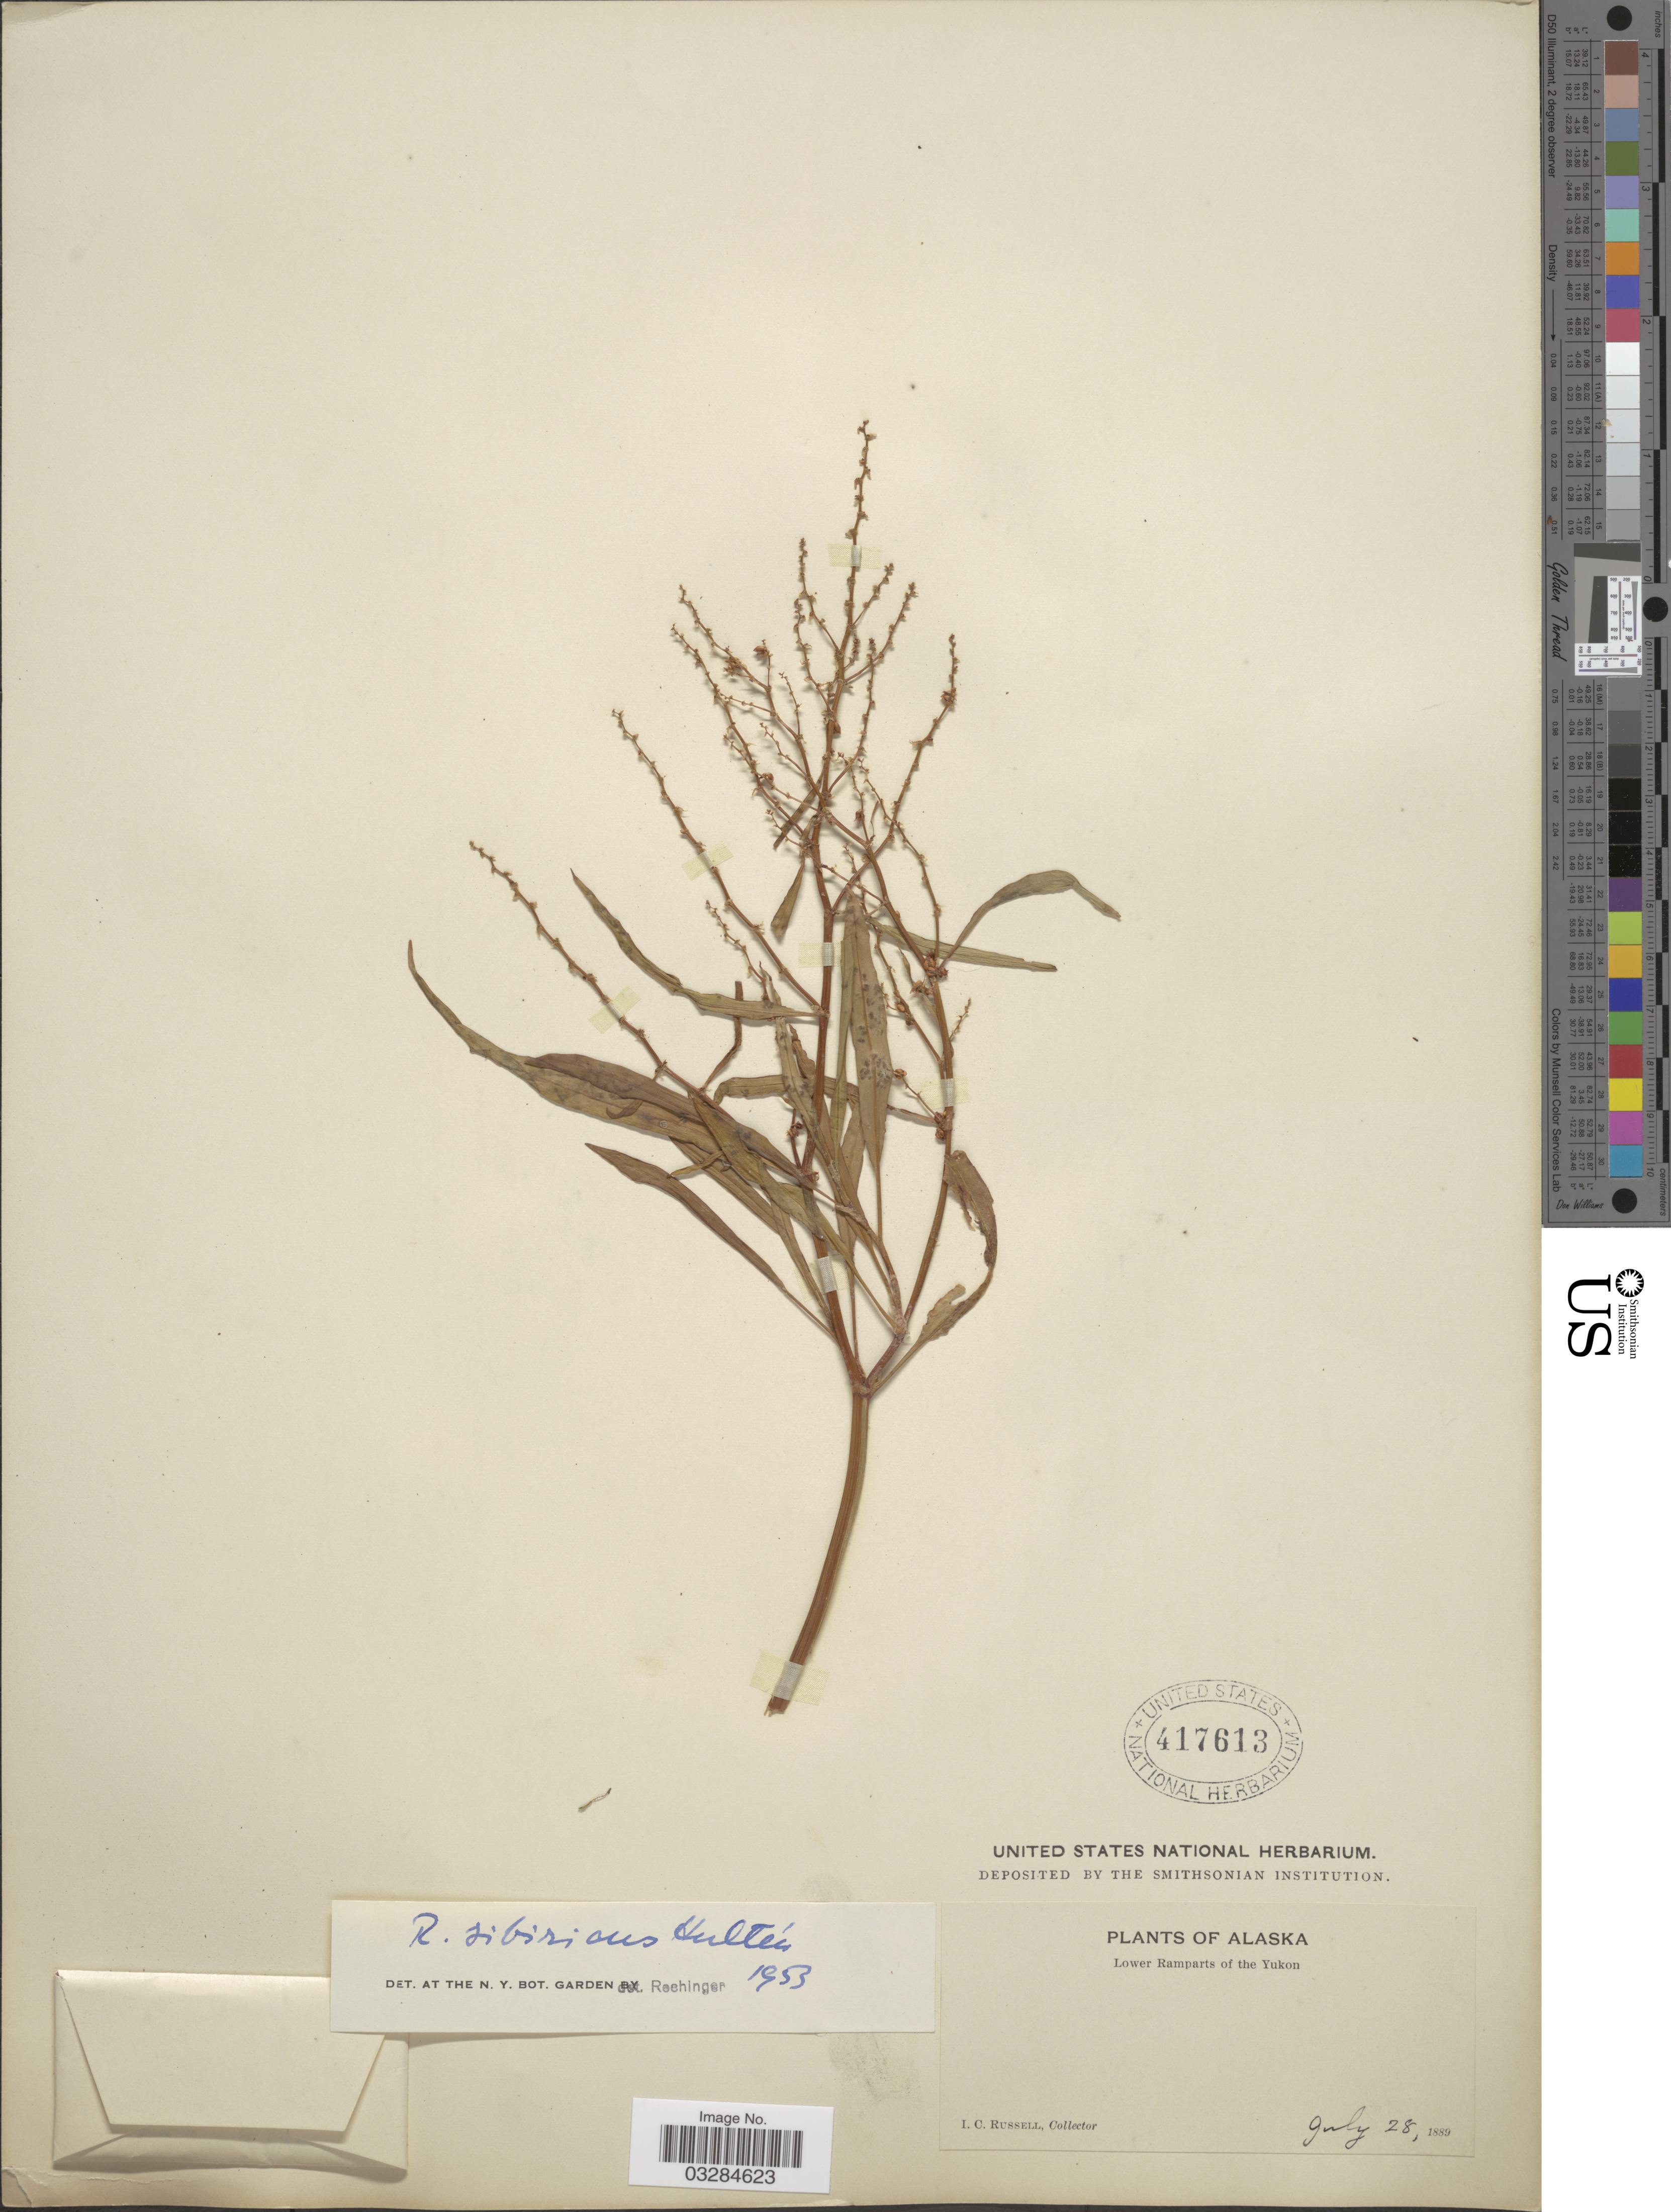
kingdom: Plantae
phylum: Tracheophyta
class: Magnoliopsida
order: Caryophyllales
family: Polygonaceae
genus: Rumex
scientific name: Rumex sibiricus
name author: Hultén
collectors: I. C. Russell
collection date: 1889-07-28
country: United States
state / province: Alaska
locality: Lower Ramparts of the Yukon.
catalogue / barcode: US 417613